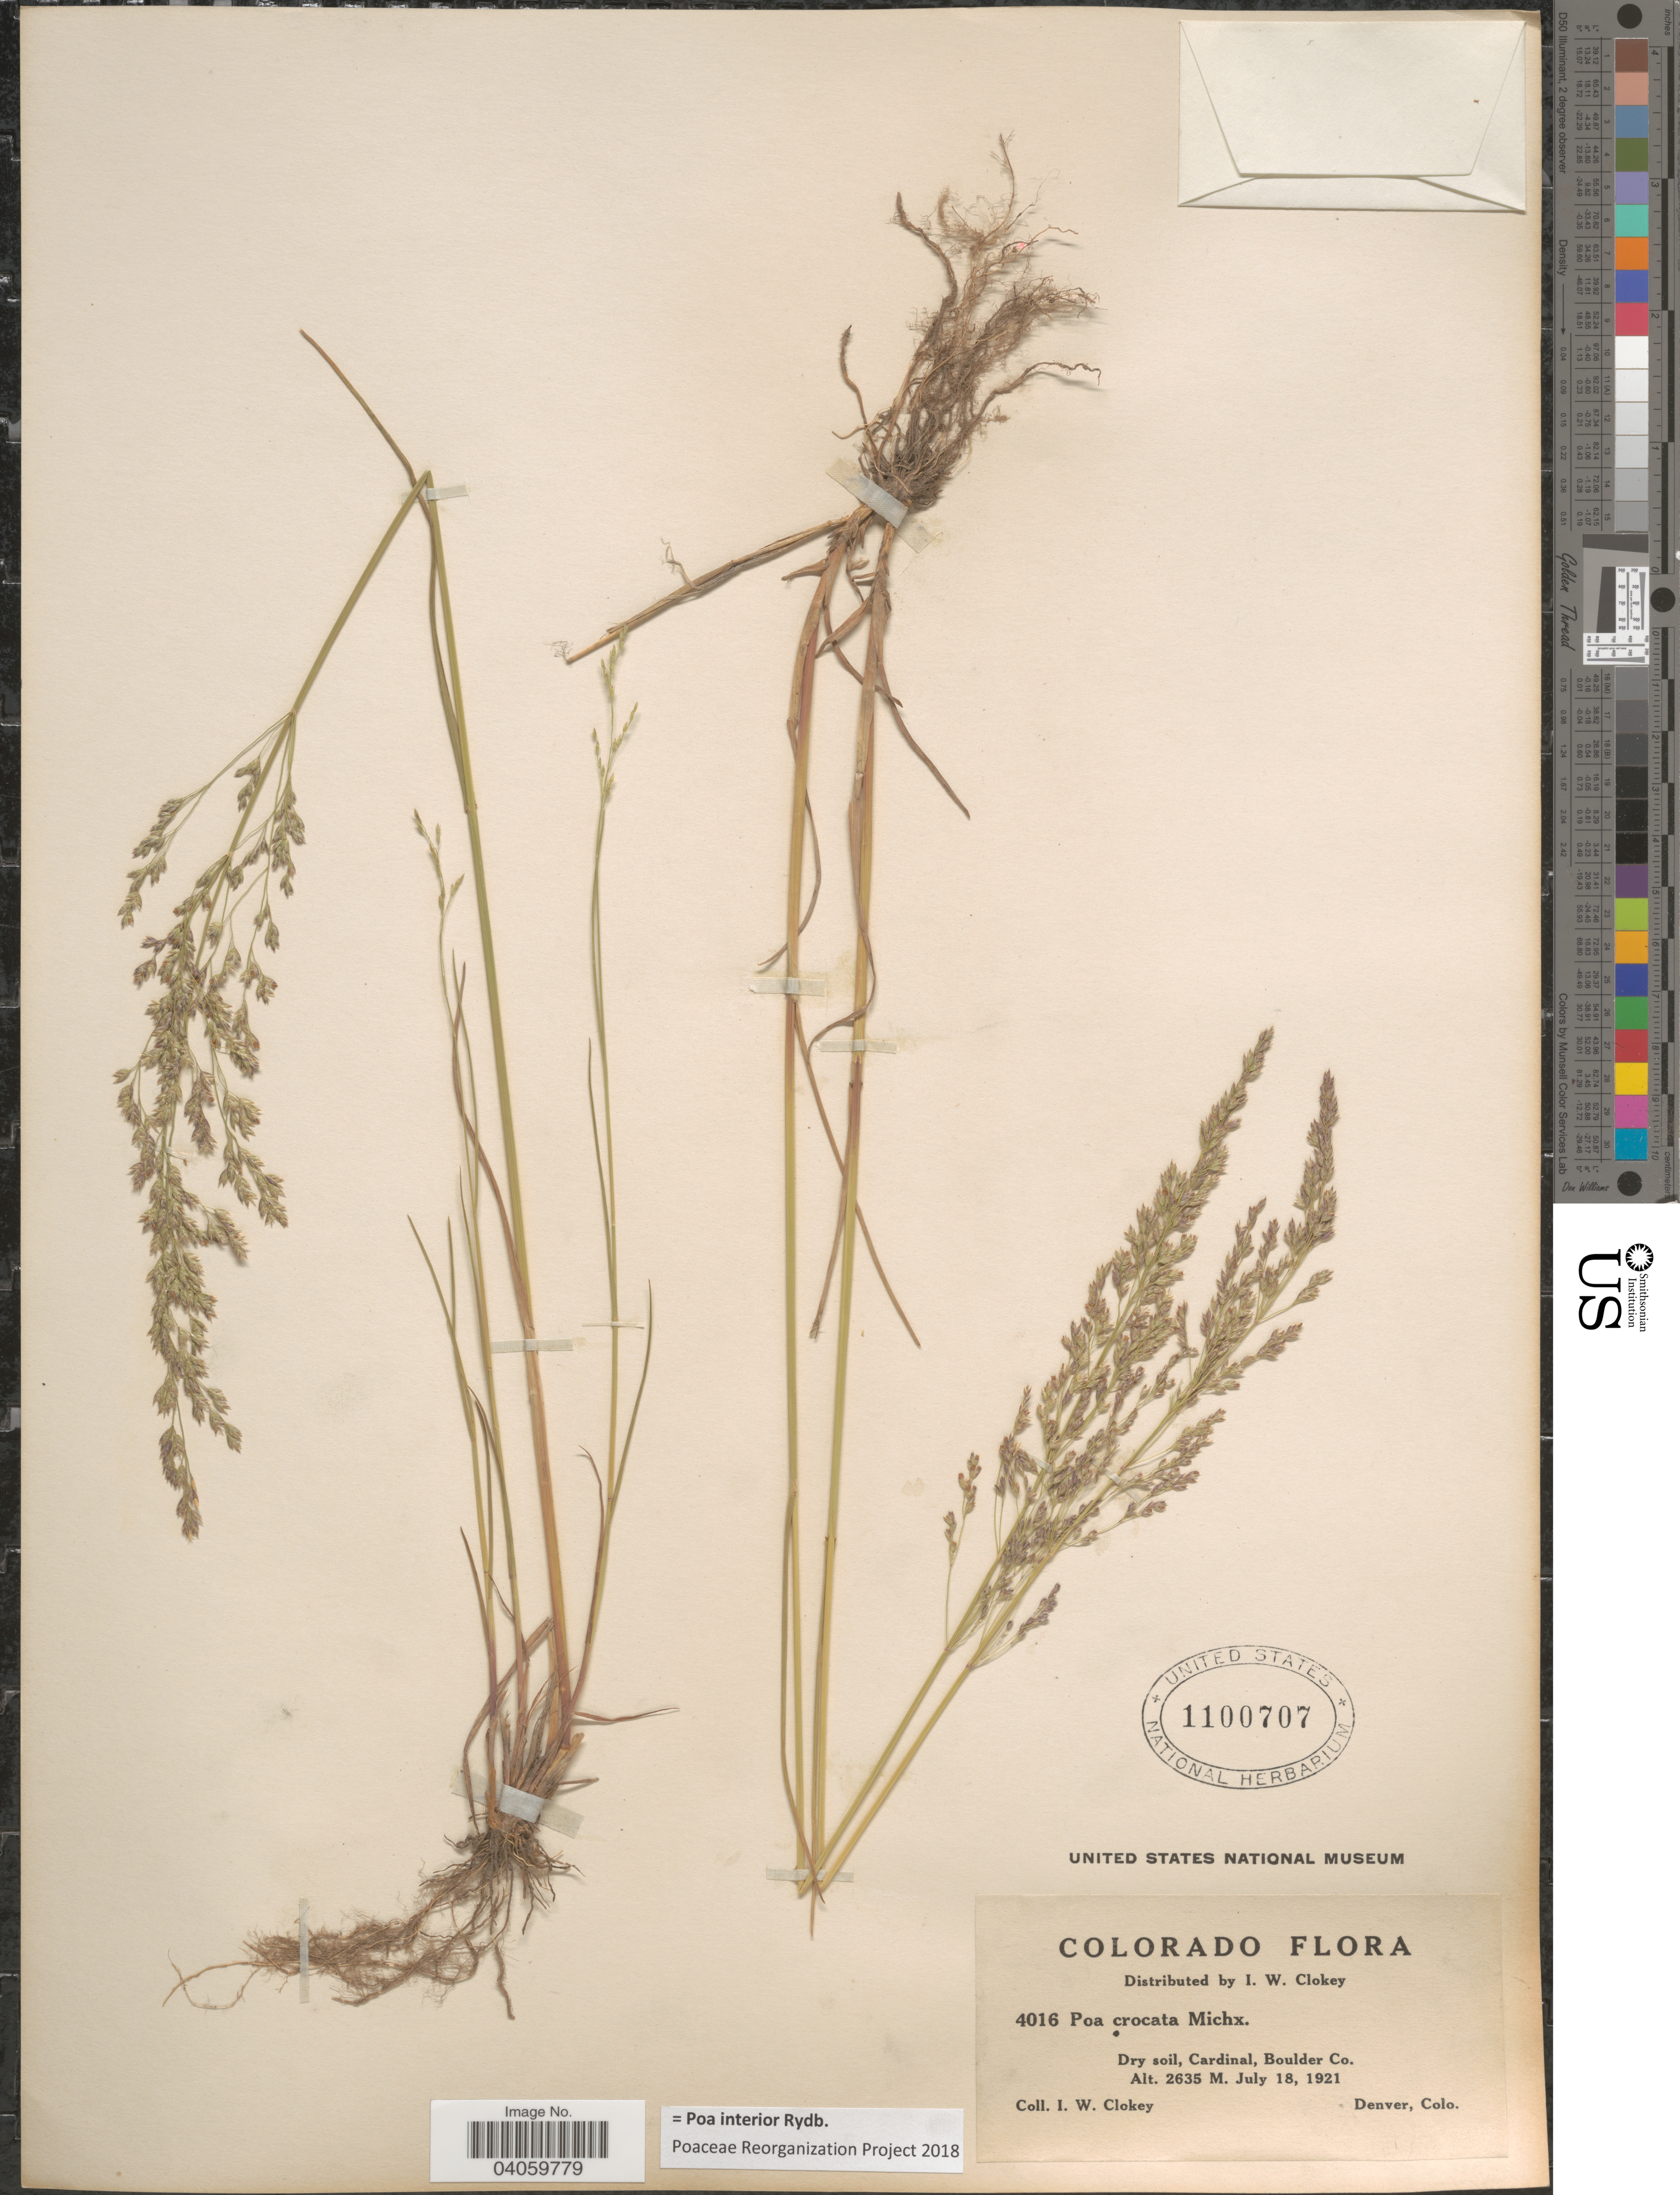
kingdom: Plantae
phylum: Tracheophyta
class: Liliopsida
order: Poales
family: Poaceae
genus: Poa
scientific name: Poa interior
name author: Rydb.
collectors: I. W. Clokey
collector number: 4016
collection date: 1921-07-18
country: United States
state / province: Colorado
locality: Cardinal, Boulder Co.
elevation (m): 2635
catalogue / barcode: US 1100707